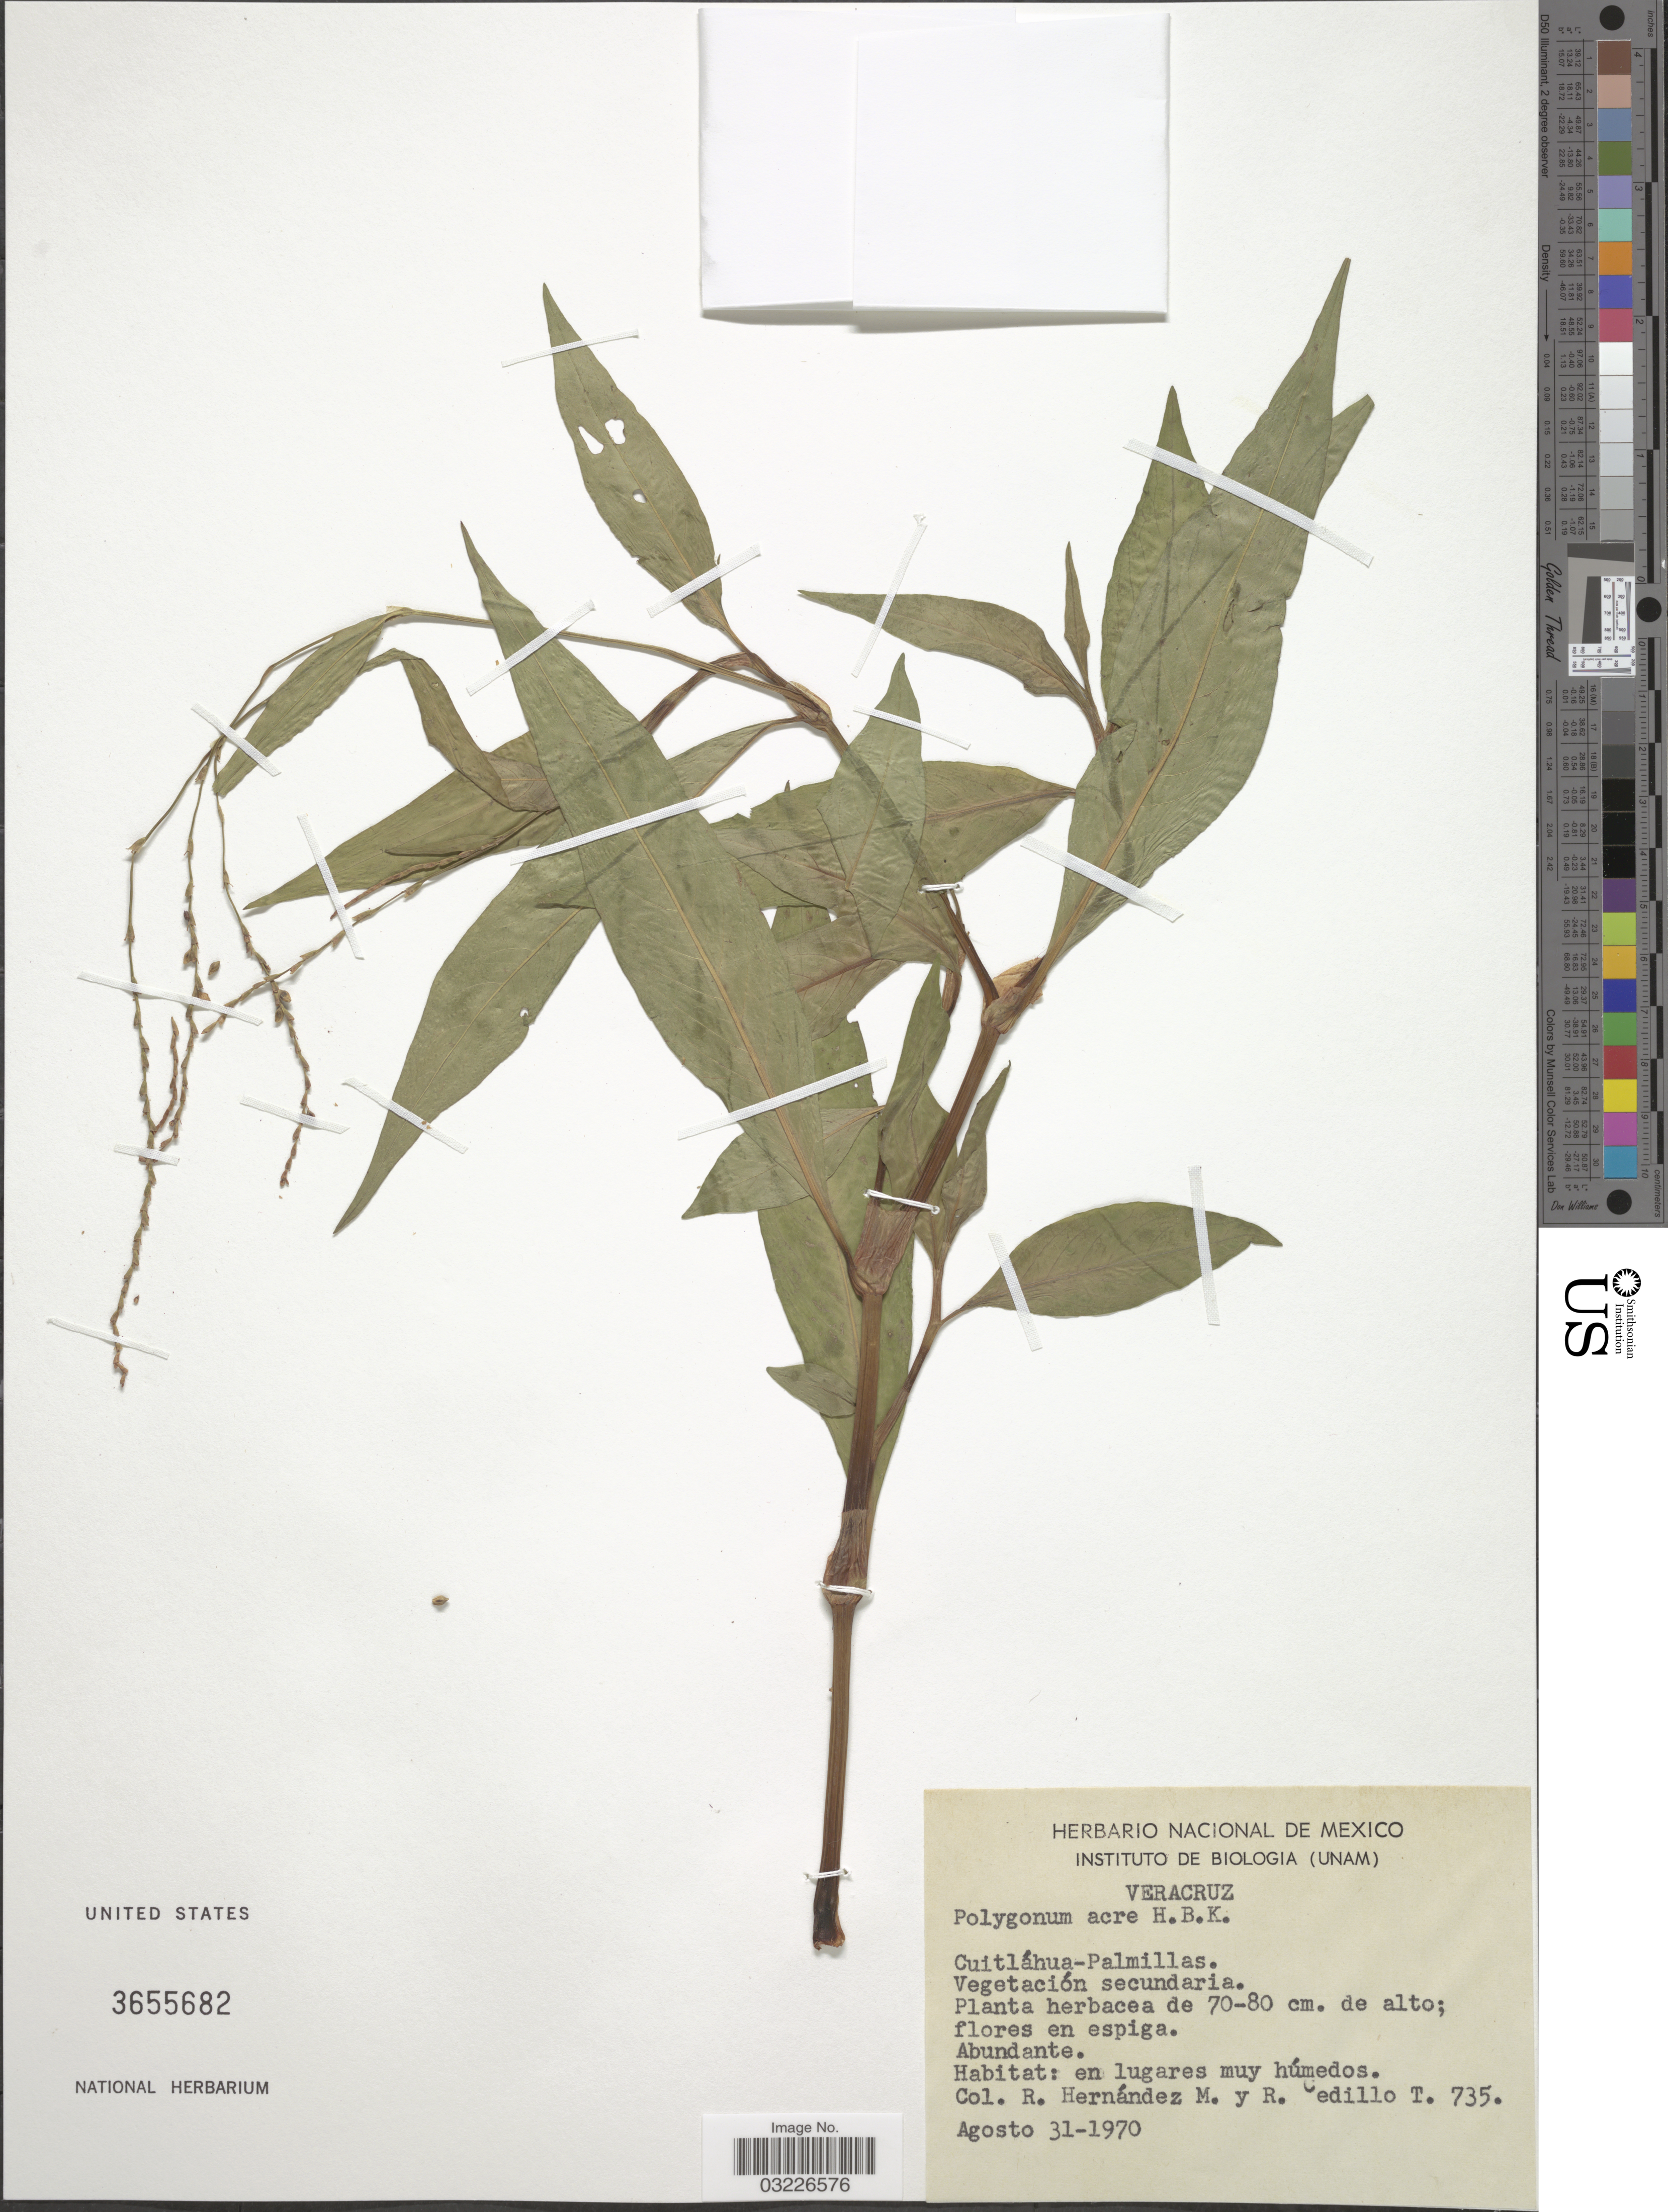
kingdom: Plantae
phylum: Tracheophyta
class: Magnoliopsida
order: Caryophyllales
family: Polygonaceae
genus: Persicaria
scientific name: Persicaria punctata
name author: (Elliott) Small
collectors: R. Hernández M. & R. CedilloT.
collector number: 735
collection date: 1970-08-31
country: Mexico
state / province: Veracruz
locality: Veracruz. Cuitláhua-Palmillas.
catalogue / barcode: US 3655682